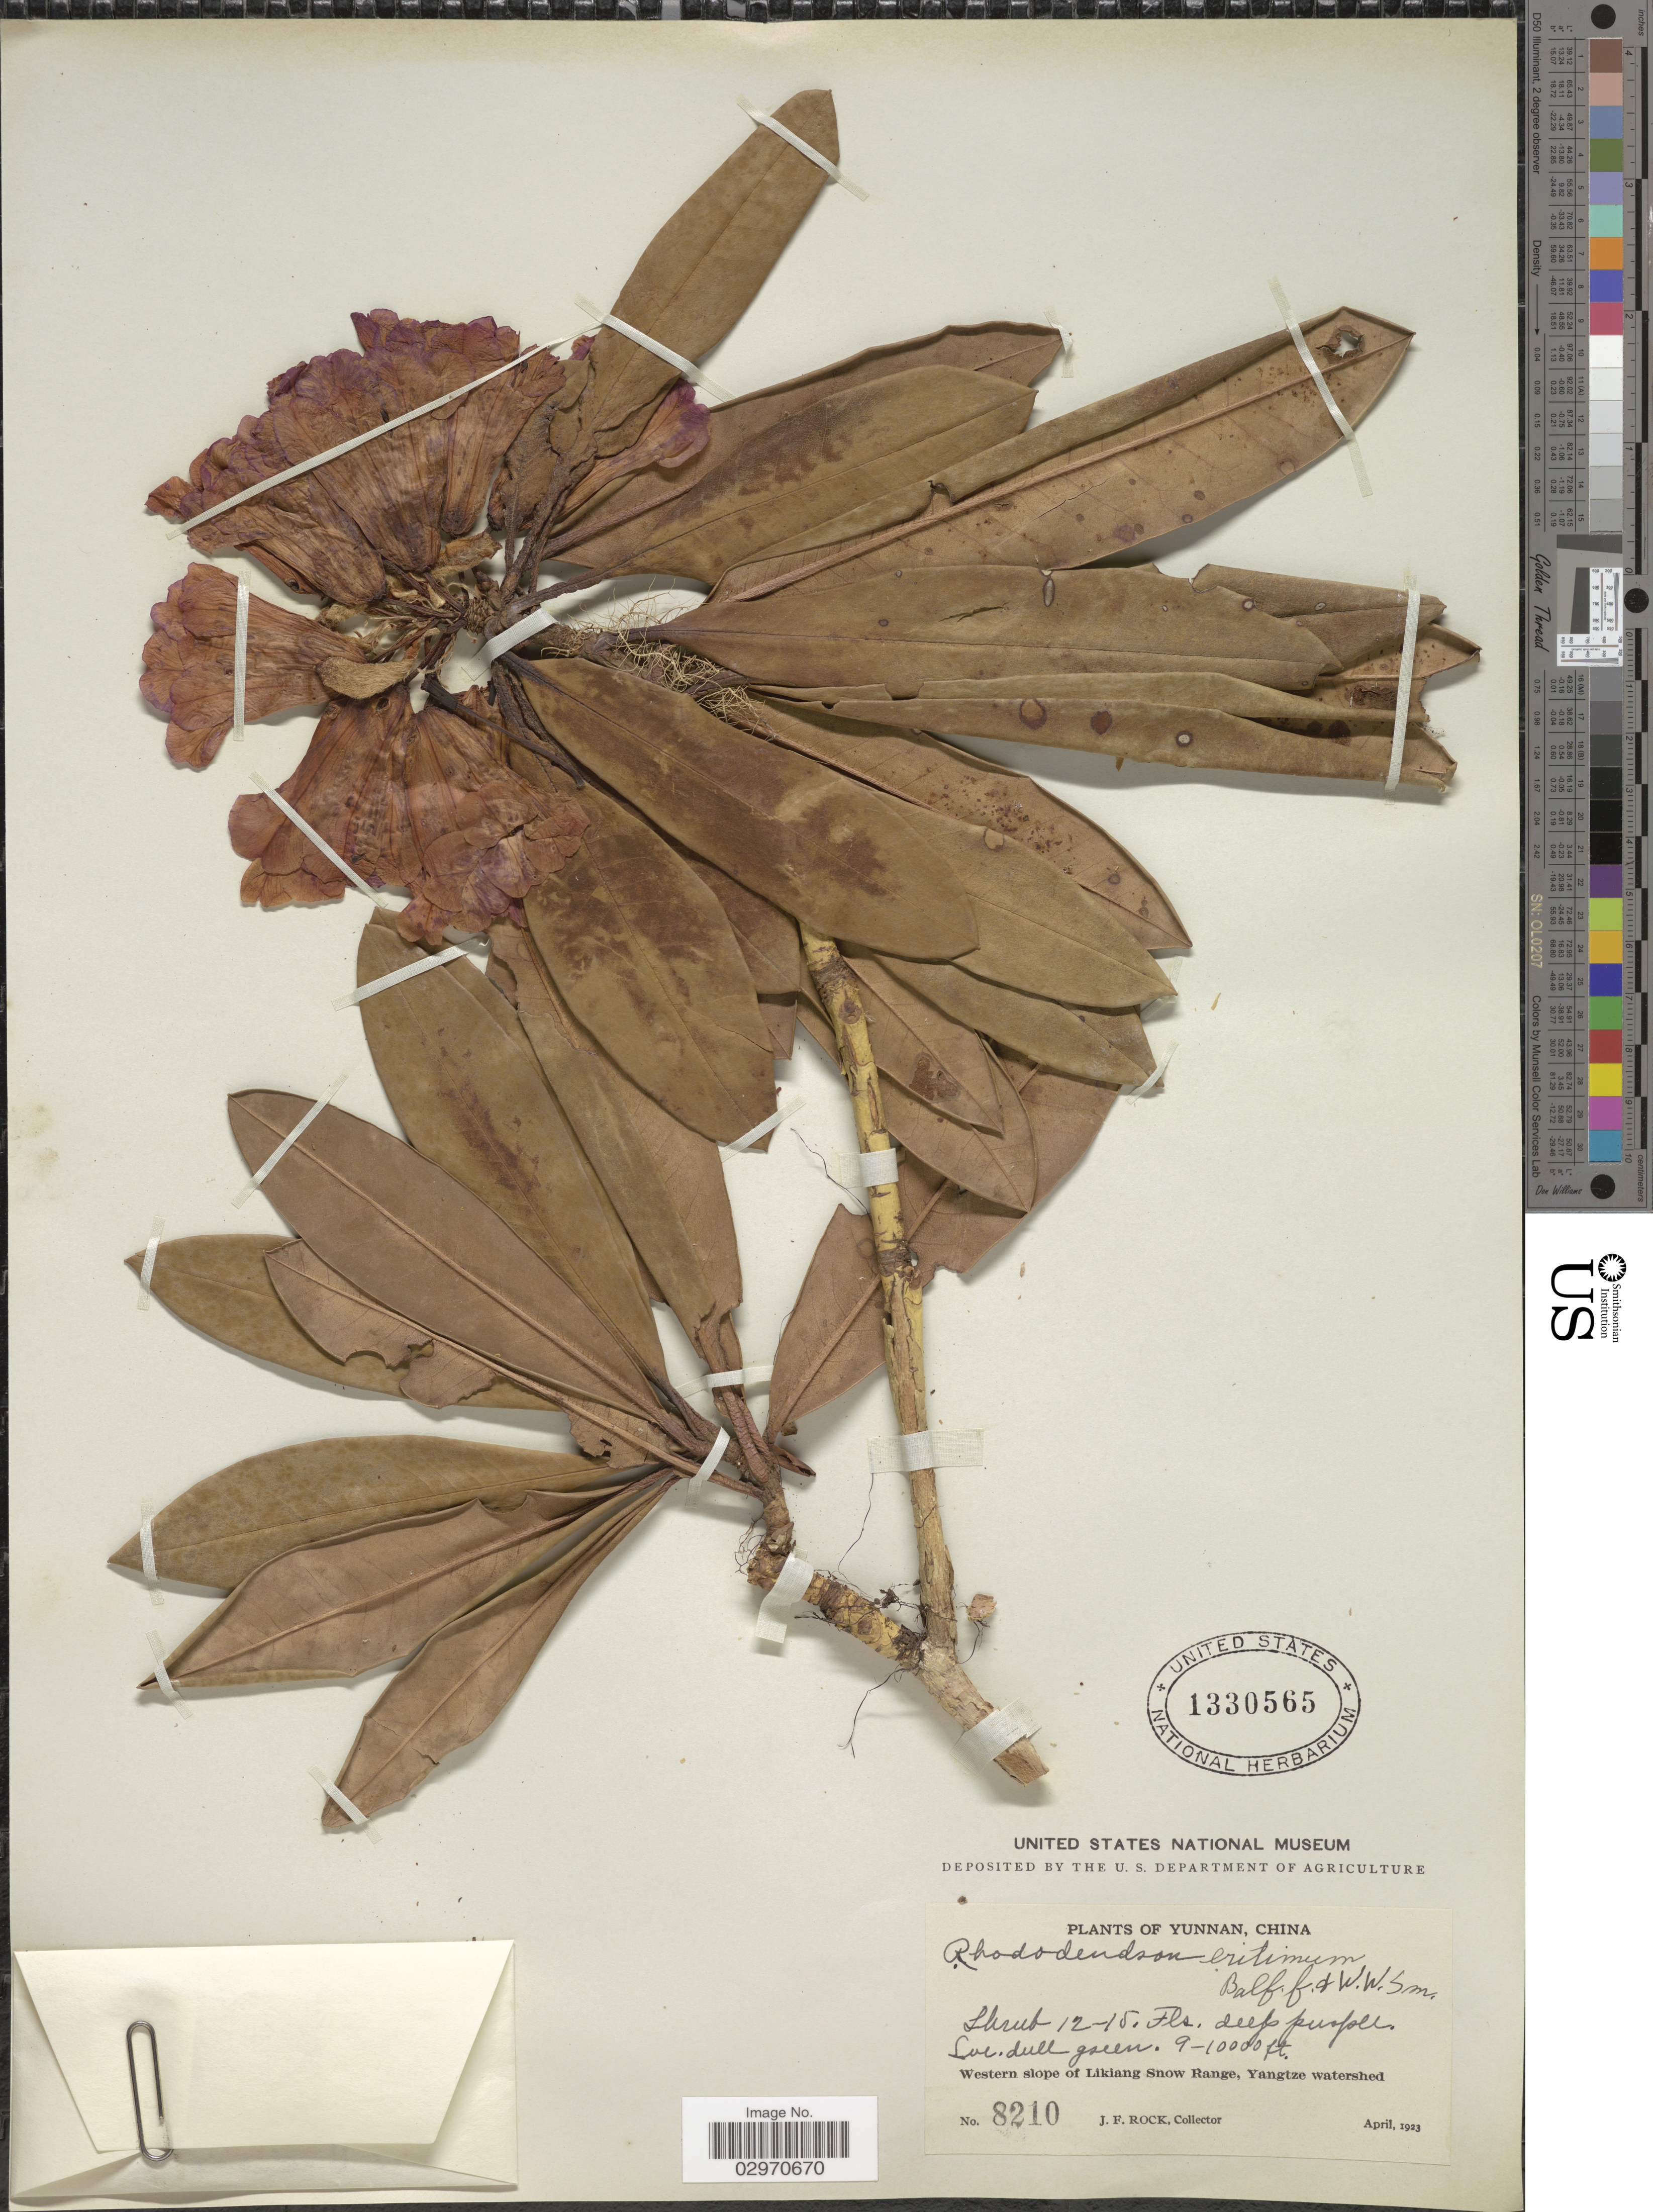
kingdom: Plantae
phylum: Tracheophyta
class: Magnoliopsida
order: Ericales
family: Ericaceae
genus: Rhododendron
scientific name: Rhododendron eritimum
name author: Balf. f. & W.W. Sm.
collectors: J. Rock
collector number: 8210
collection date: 1923-04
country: China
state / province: Yunnan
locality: Western slope of Likiang Snow Range, Yangtze watershed.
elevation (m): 2743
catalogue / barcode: US 1330565